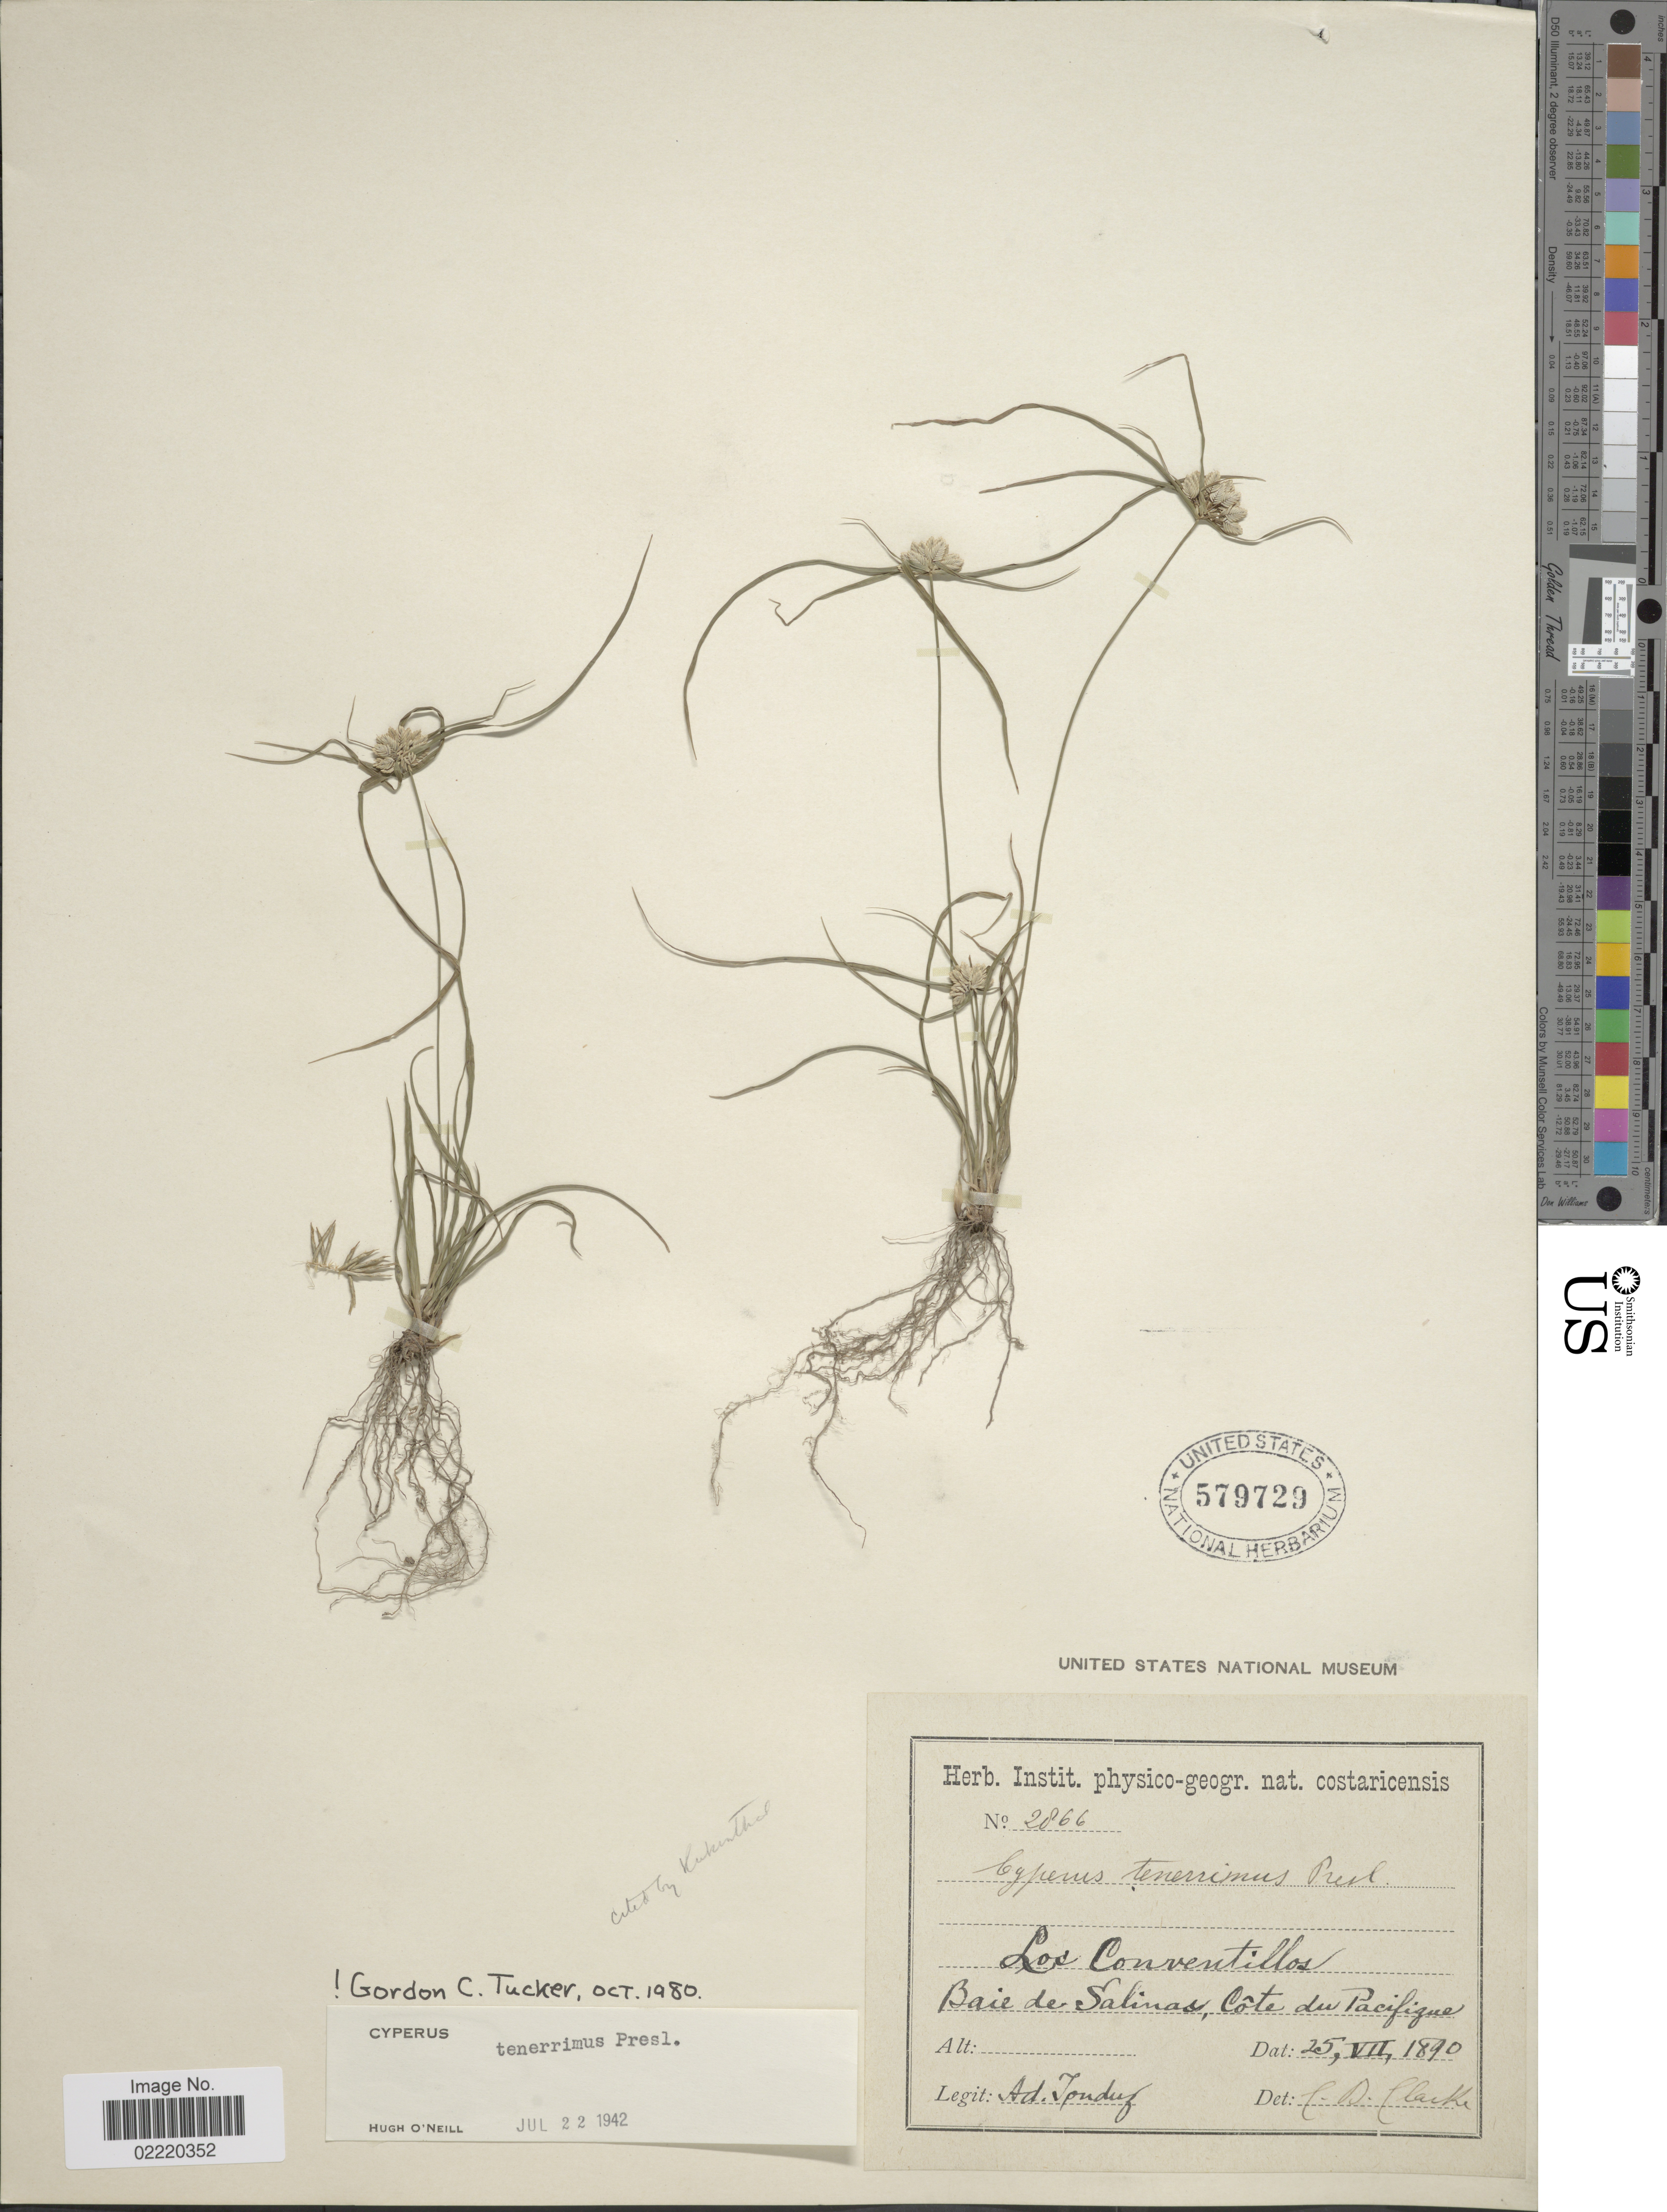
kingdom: Plantae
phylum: Tracheophyta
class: Liliopsida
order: Poales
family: Cyperaceae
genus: Cyperus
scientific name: Cyperus tenerrimus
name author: J. Presl & C. Presl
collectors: A. Tonduz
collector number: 2866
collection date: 1890-07-25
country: Costa Rica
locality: Los Conventillos, Baie de Salinas, Cote du Pacifique.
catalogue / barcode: US 579729